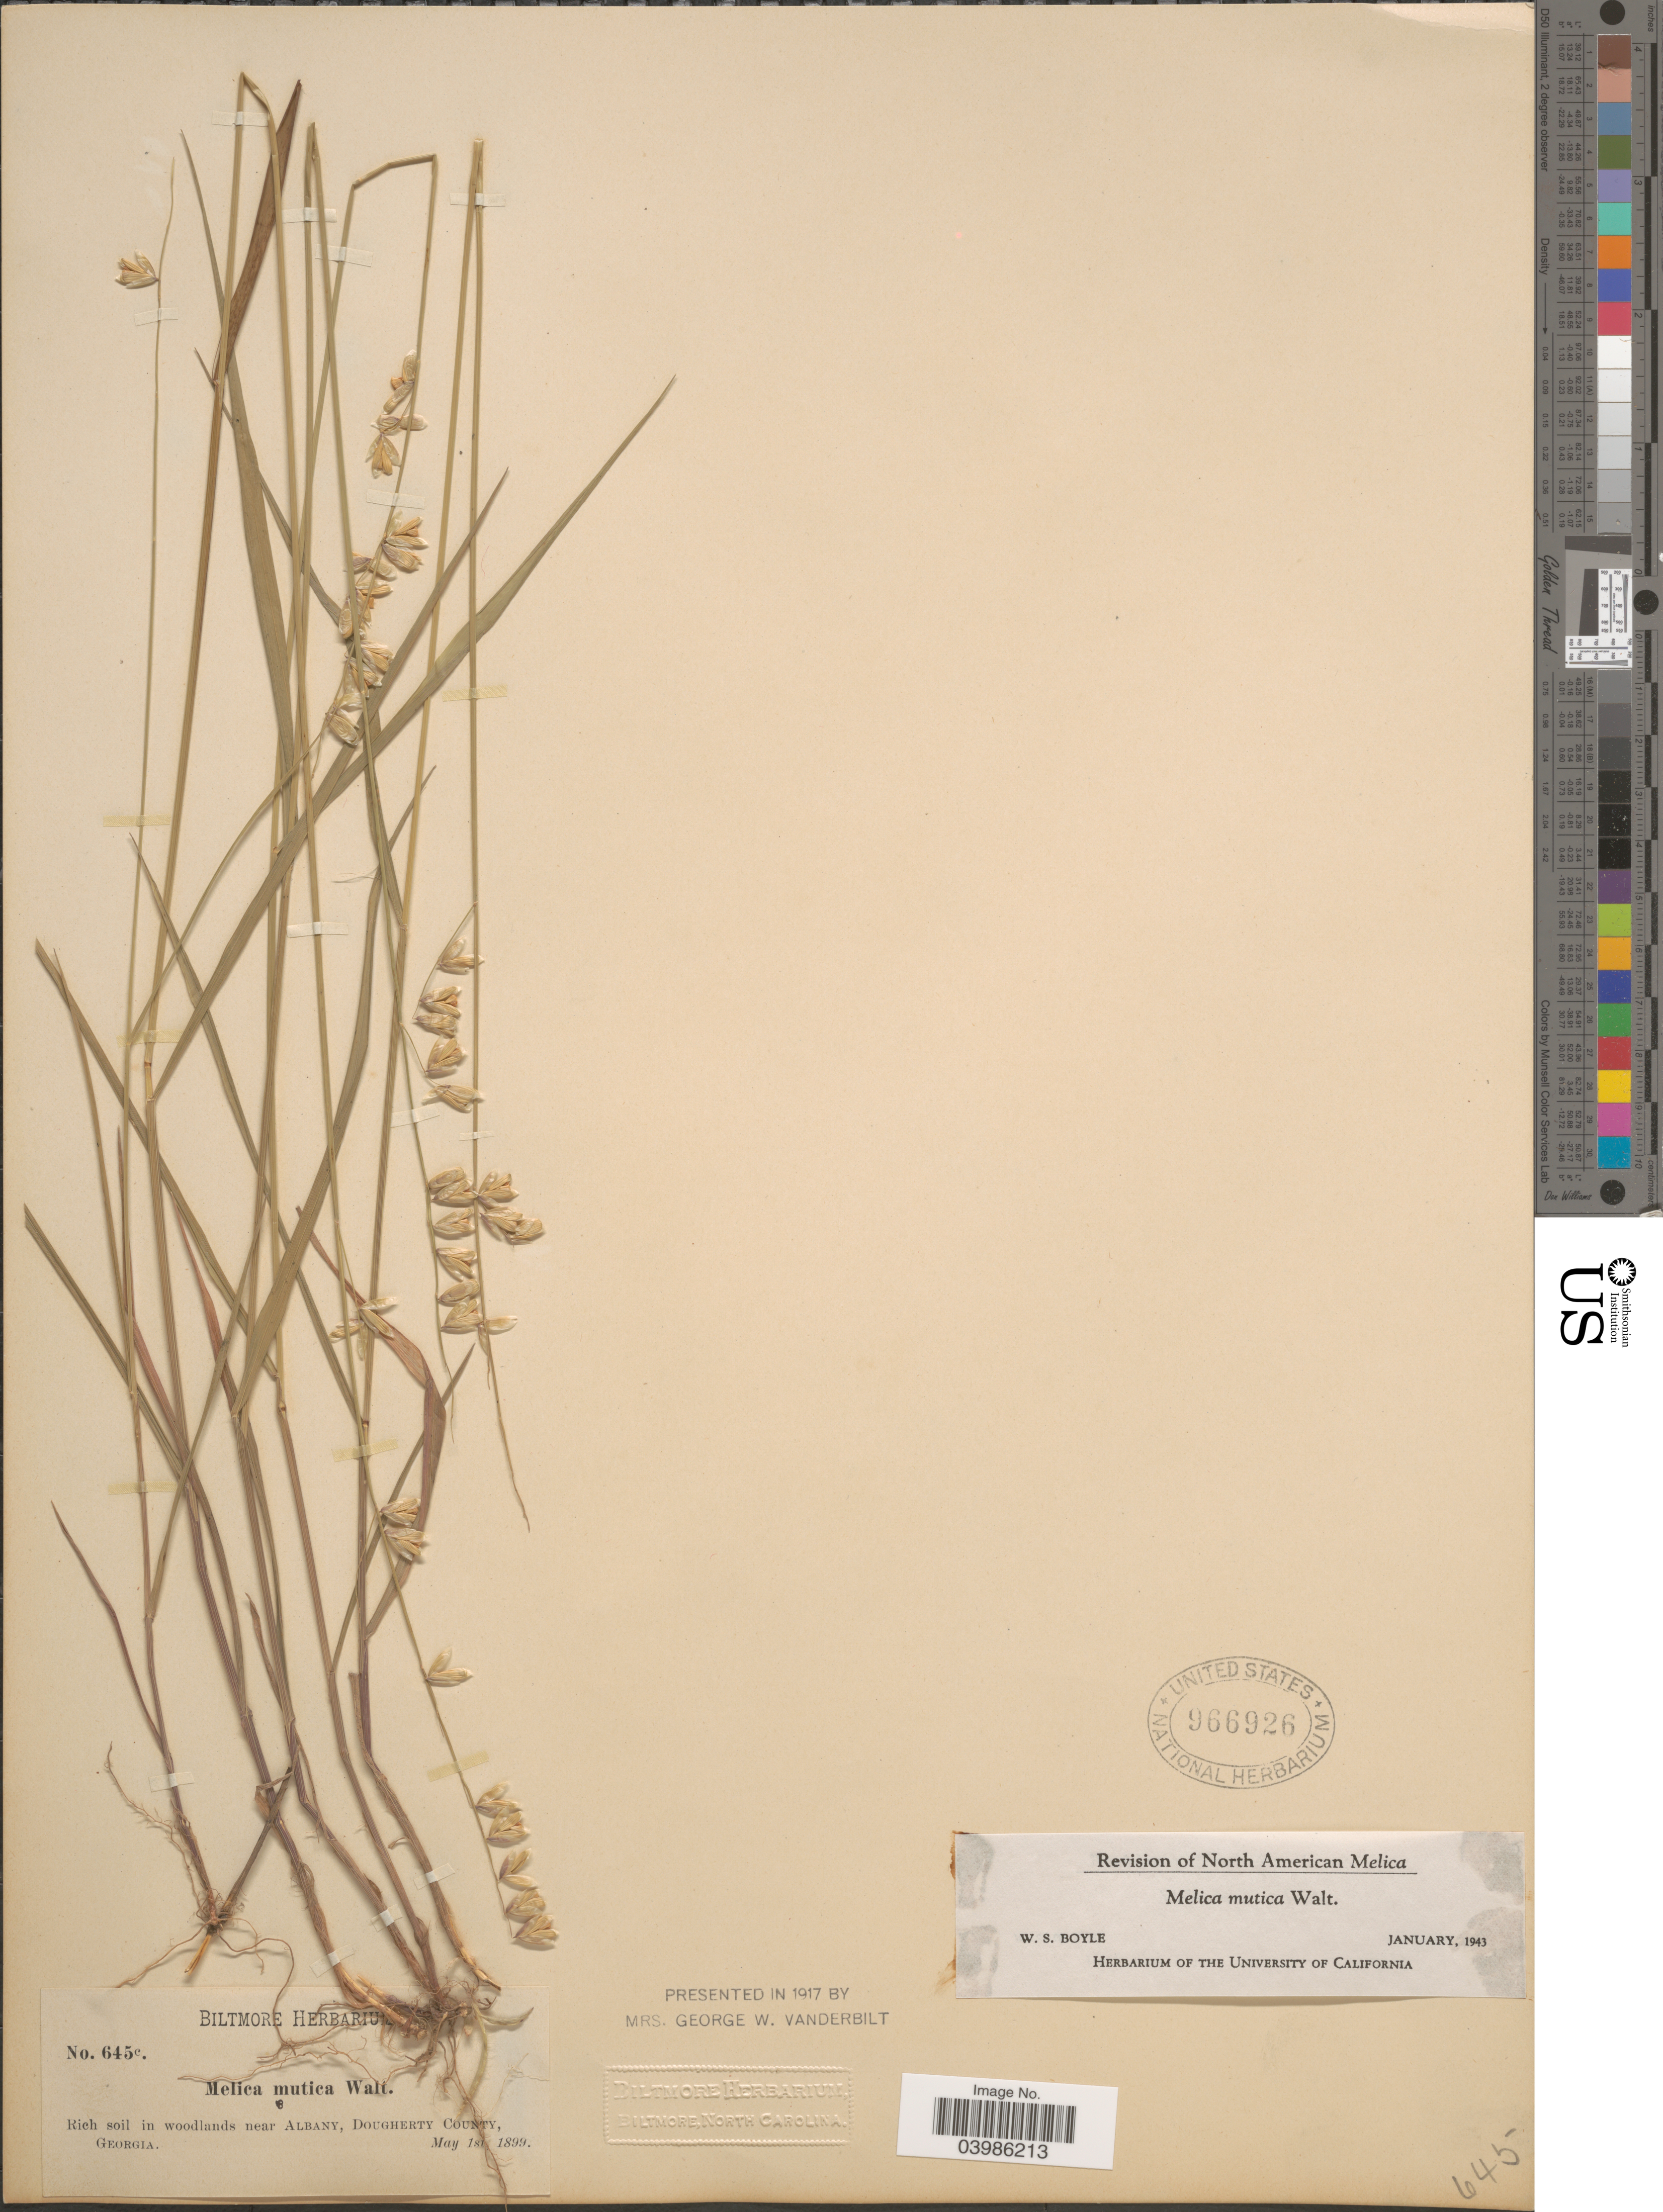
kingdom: Plantae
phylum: Tracheophyta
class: Liliopsida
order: Poales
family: Poaceae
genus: Melica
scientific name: Melica mutica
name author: Walter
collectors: ex herb. Biltmore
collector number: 645c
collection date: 1899-05-01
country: United States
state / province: Georgia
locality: In woodlands near Albany, Dougherty County.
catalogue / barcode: US 966926